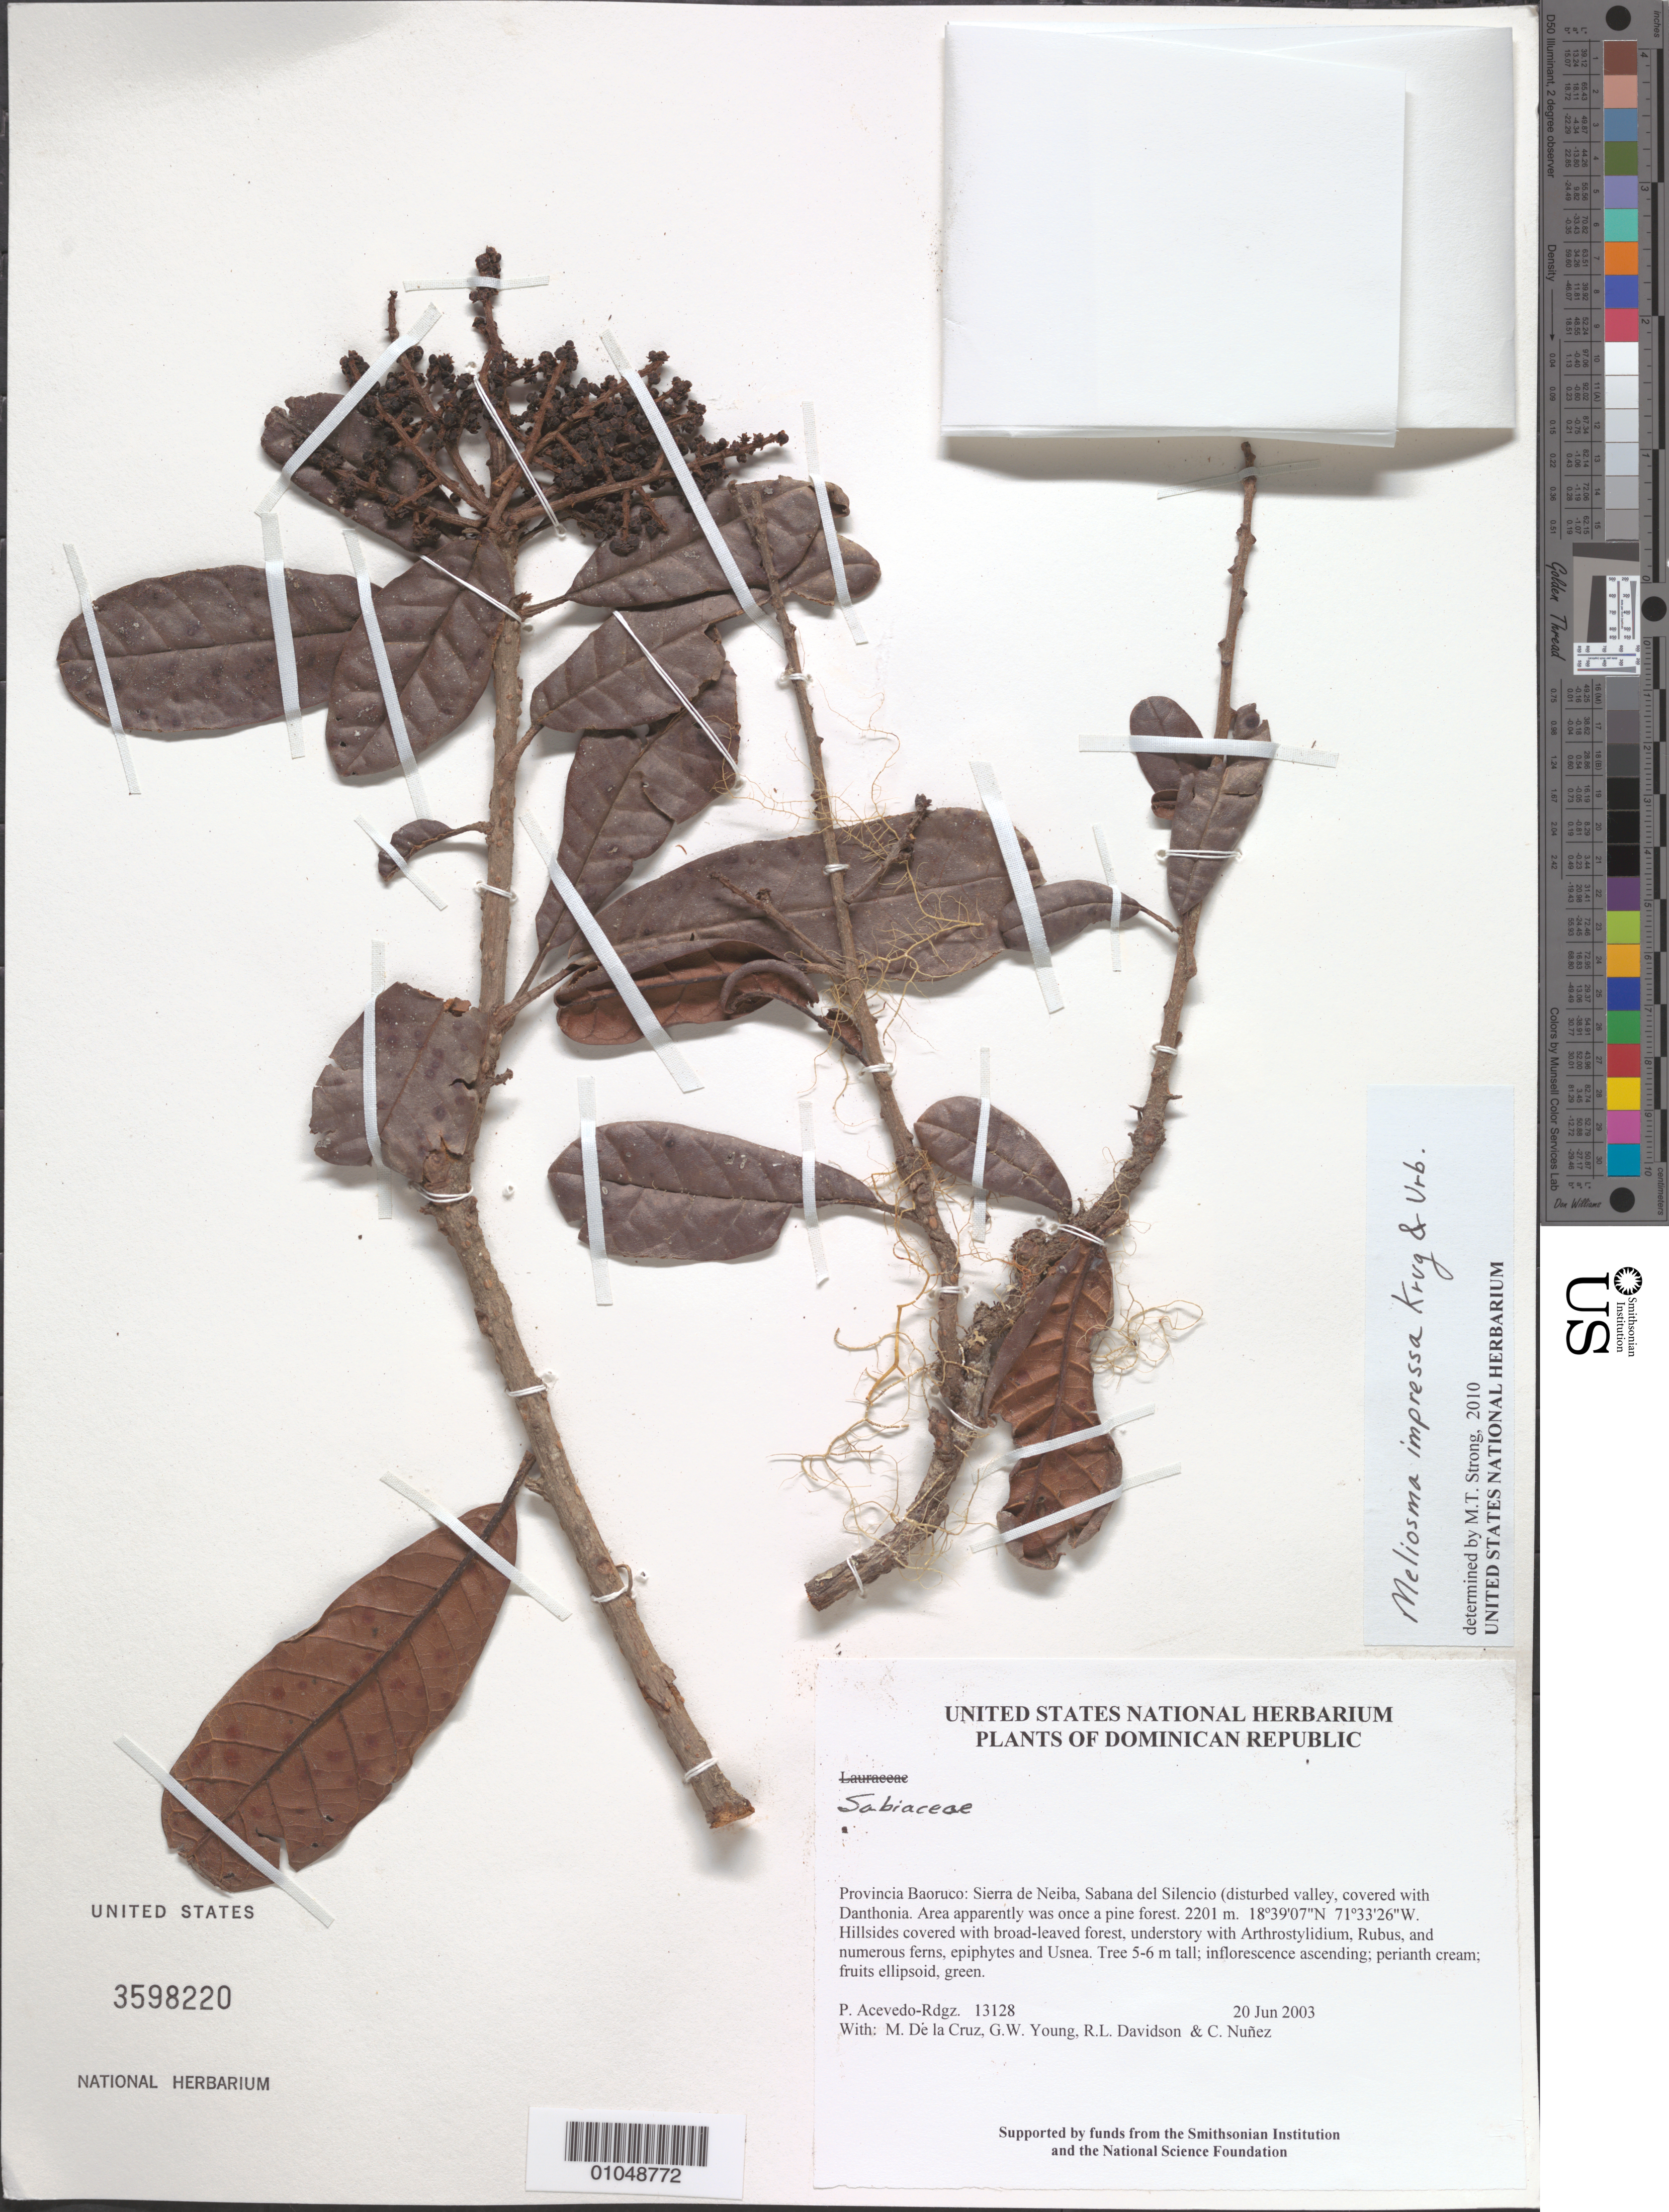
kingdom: Plantae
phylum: Tracheophyta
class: Magnoliopsida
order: Proteales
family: Sabiaceae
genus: Meliosma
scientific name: Meliosma impressa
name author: Krug & Urb.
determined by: Strong, M. T., (US), Smithsonian Institution - National Museum of Natural History (UNITED STATES)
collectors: P. Acevedo-Rodr., M. de la Cruz, J. Rawlins, G. Young, R. Davidson & C. Nunez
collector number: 13128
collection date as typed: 20 Jun 2003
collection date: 2003-06-20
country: Dominican Republic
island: Hispaniola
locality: Provincia Baoruco: Sierra de Neiba, Sabana del Silencio (disturbed valley, covered with Danthonia. Area apparently was once a pine forest.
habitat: Hillsides covered with broad-leaved forest, understory with Arthrostylidium, Rubus, and numerous ferns, epiphytes and Usnea.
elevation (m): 2201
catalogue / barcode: US 3598220